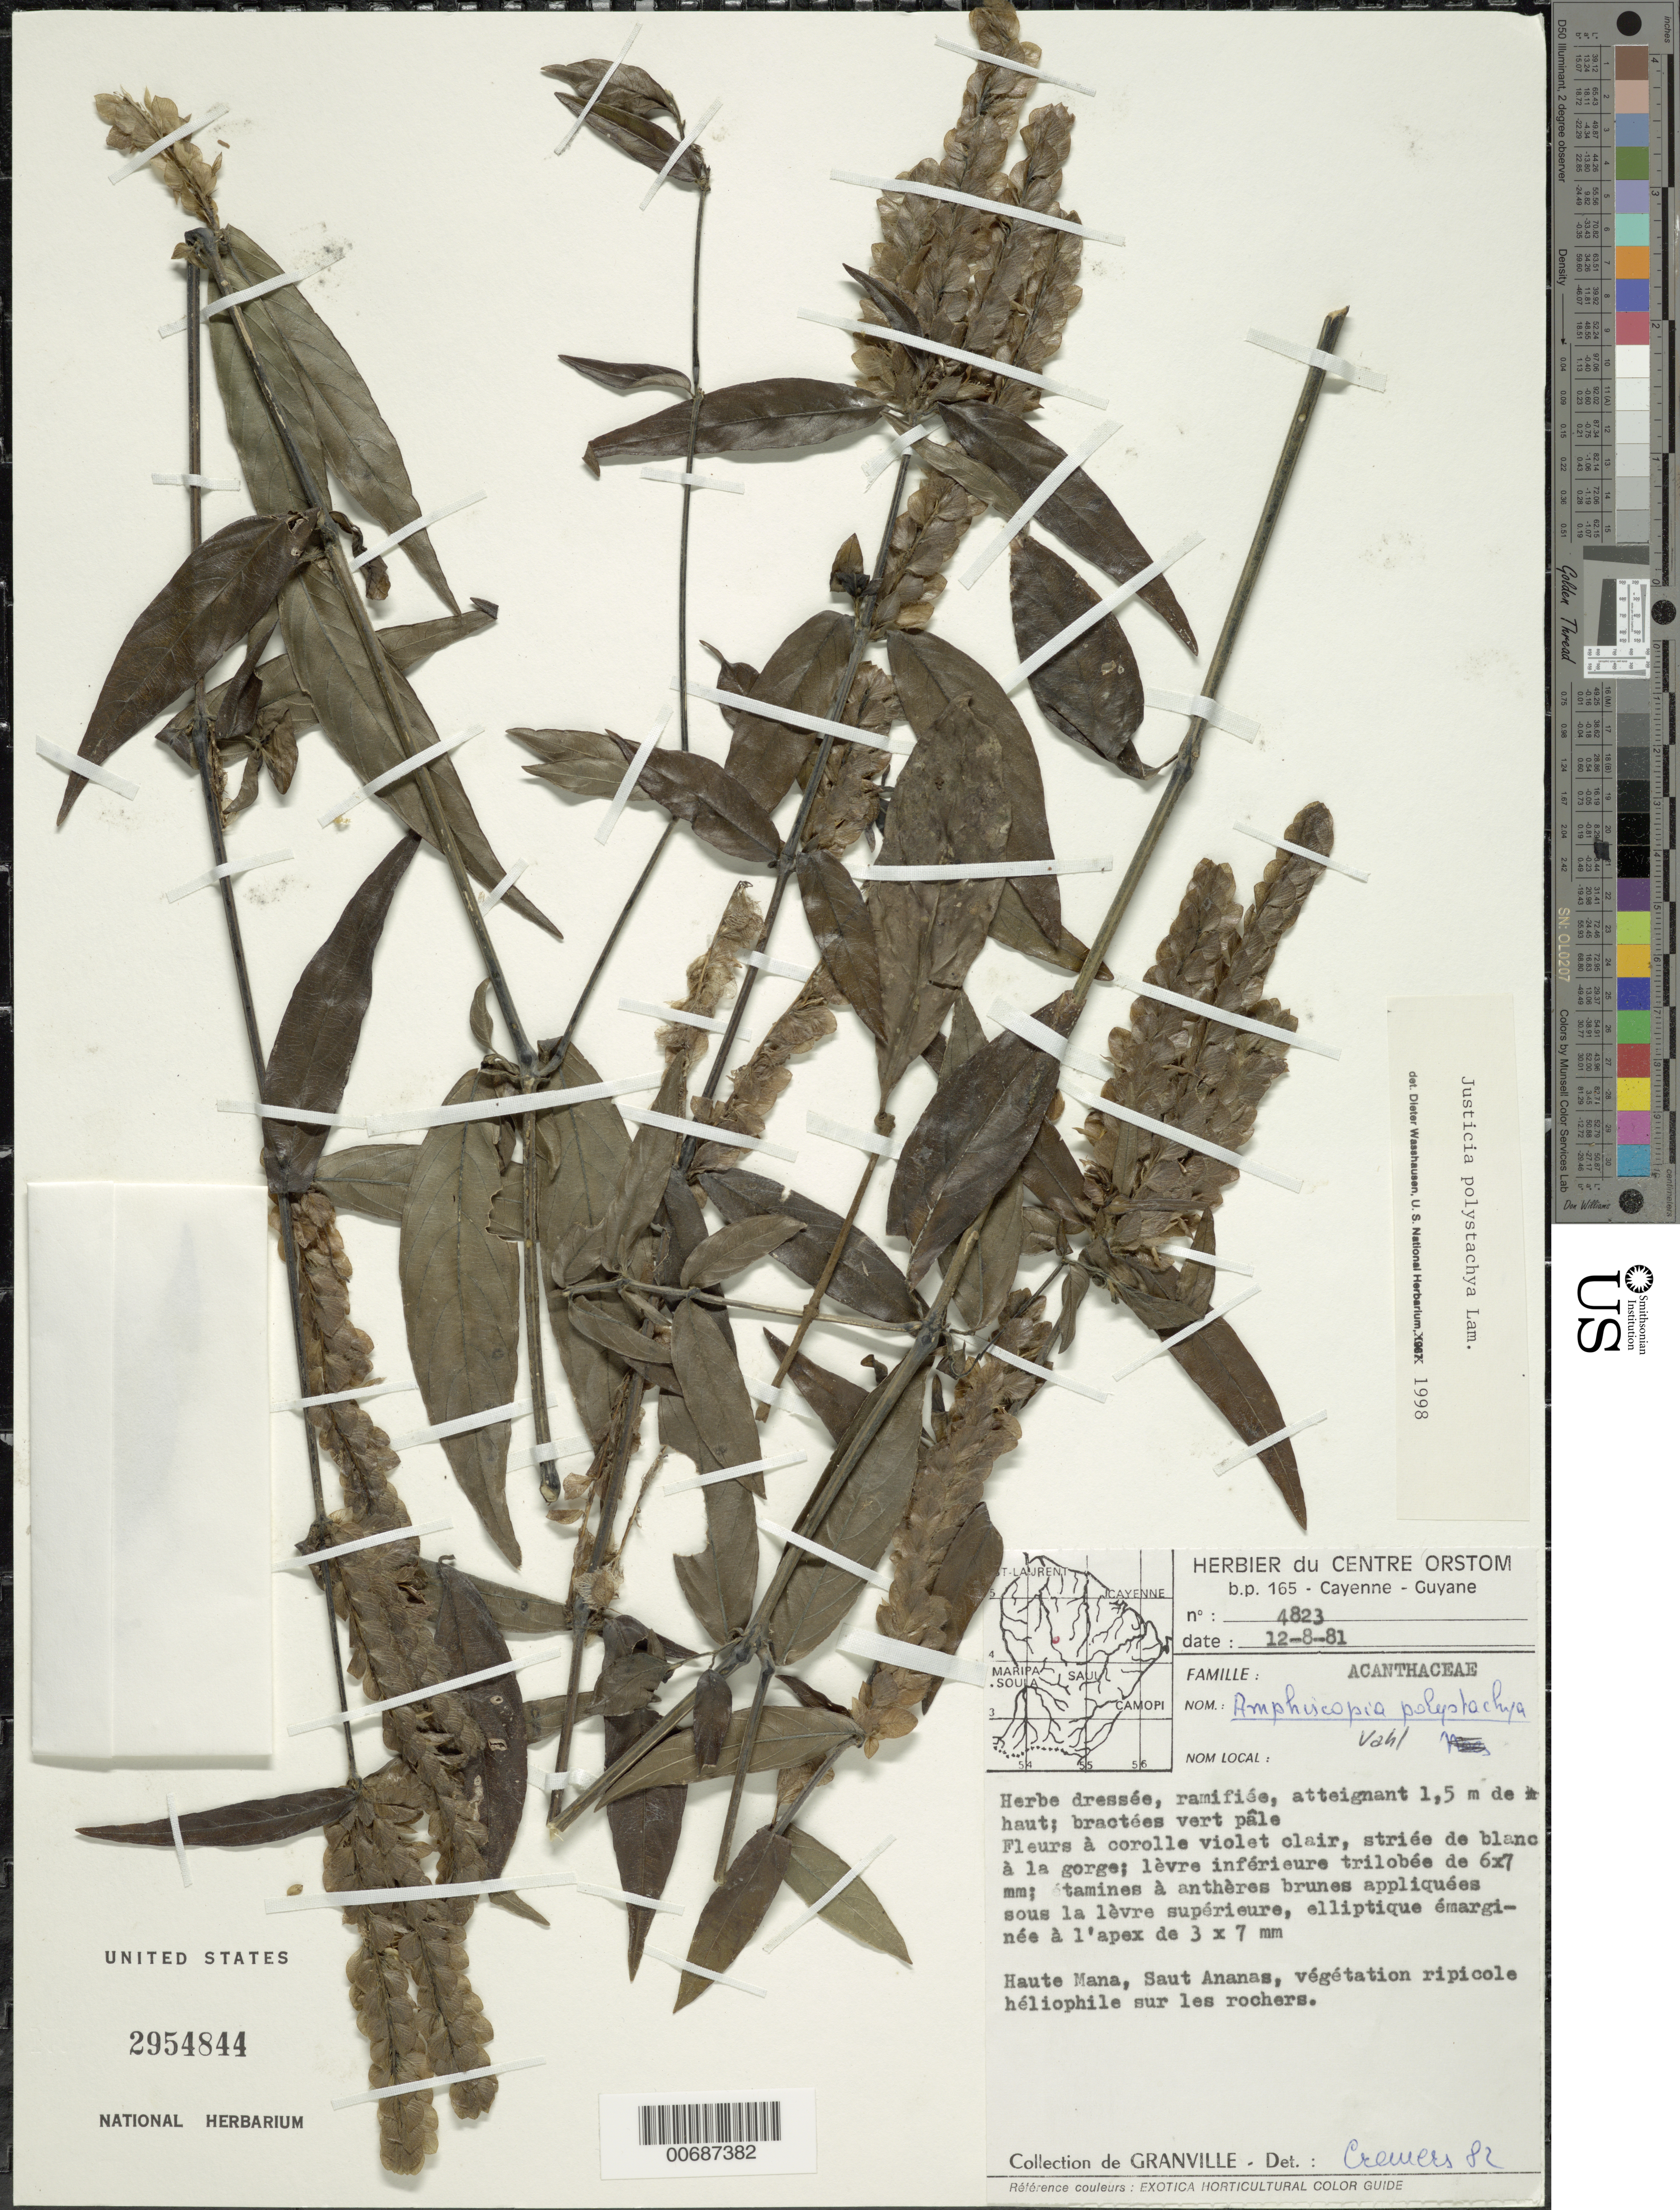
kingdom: Plantae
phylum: Tracheophyta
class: Magnoliopsida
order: Lamiales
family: Acanthaceae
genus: Justicia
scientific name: Justicia polystachya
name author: Lam.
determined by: Cremers, Georges A.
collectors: J.-J. de Granville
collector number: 4823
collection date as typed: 12-Aug-81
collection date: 1981-08-12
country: French Guiana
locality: Saut Ananas - Bassin de la Mana - Haute Riv. Mana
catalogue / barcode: US 2954844